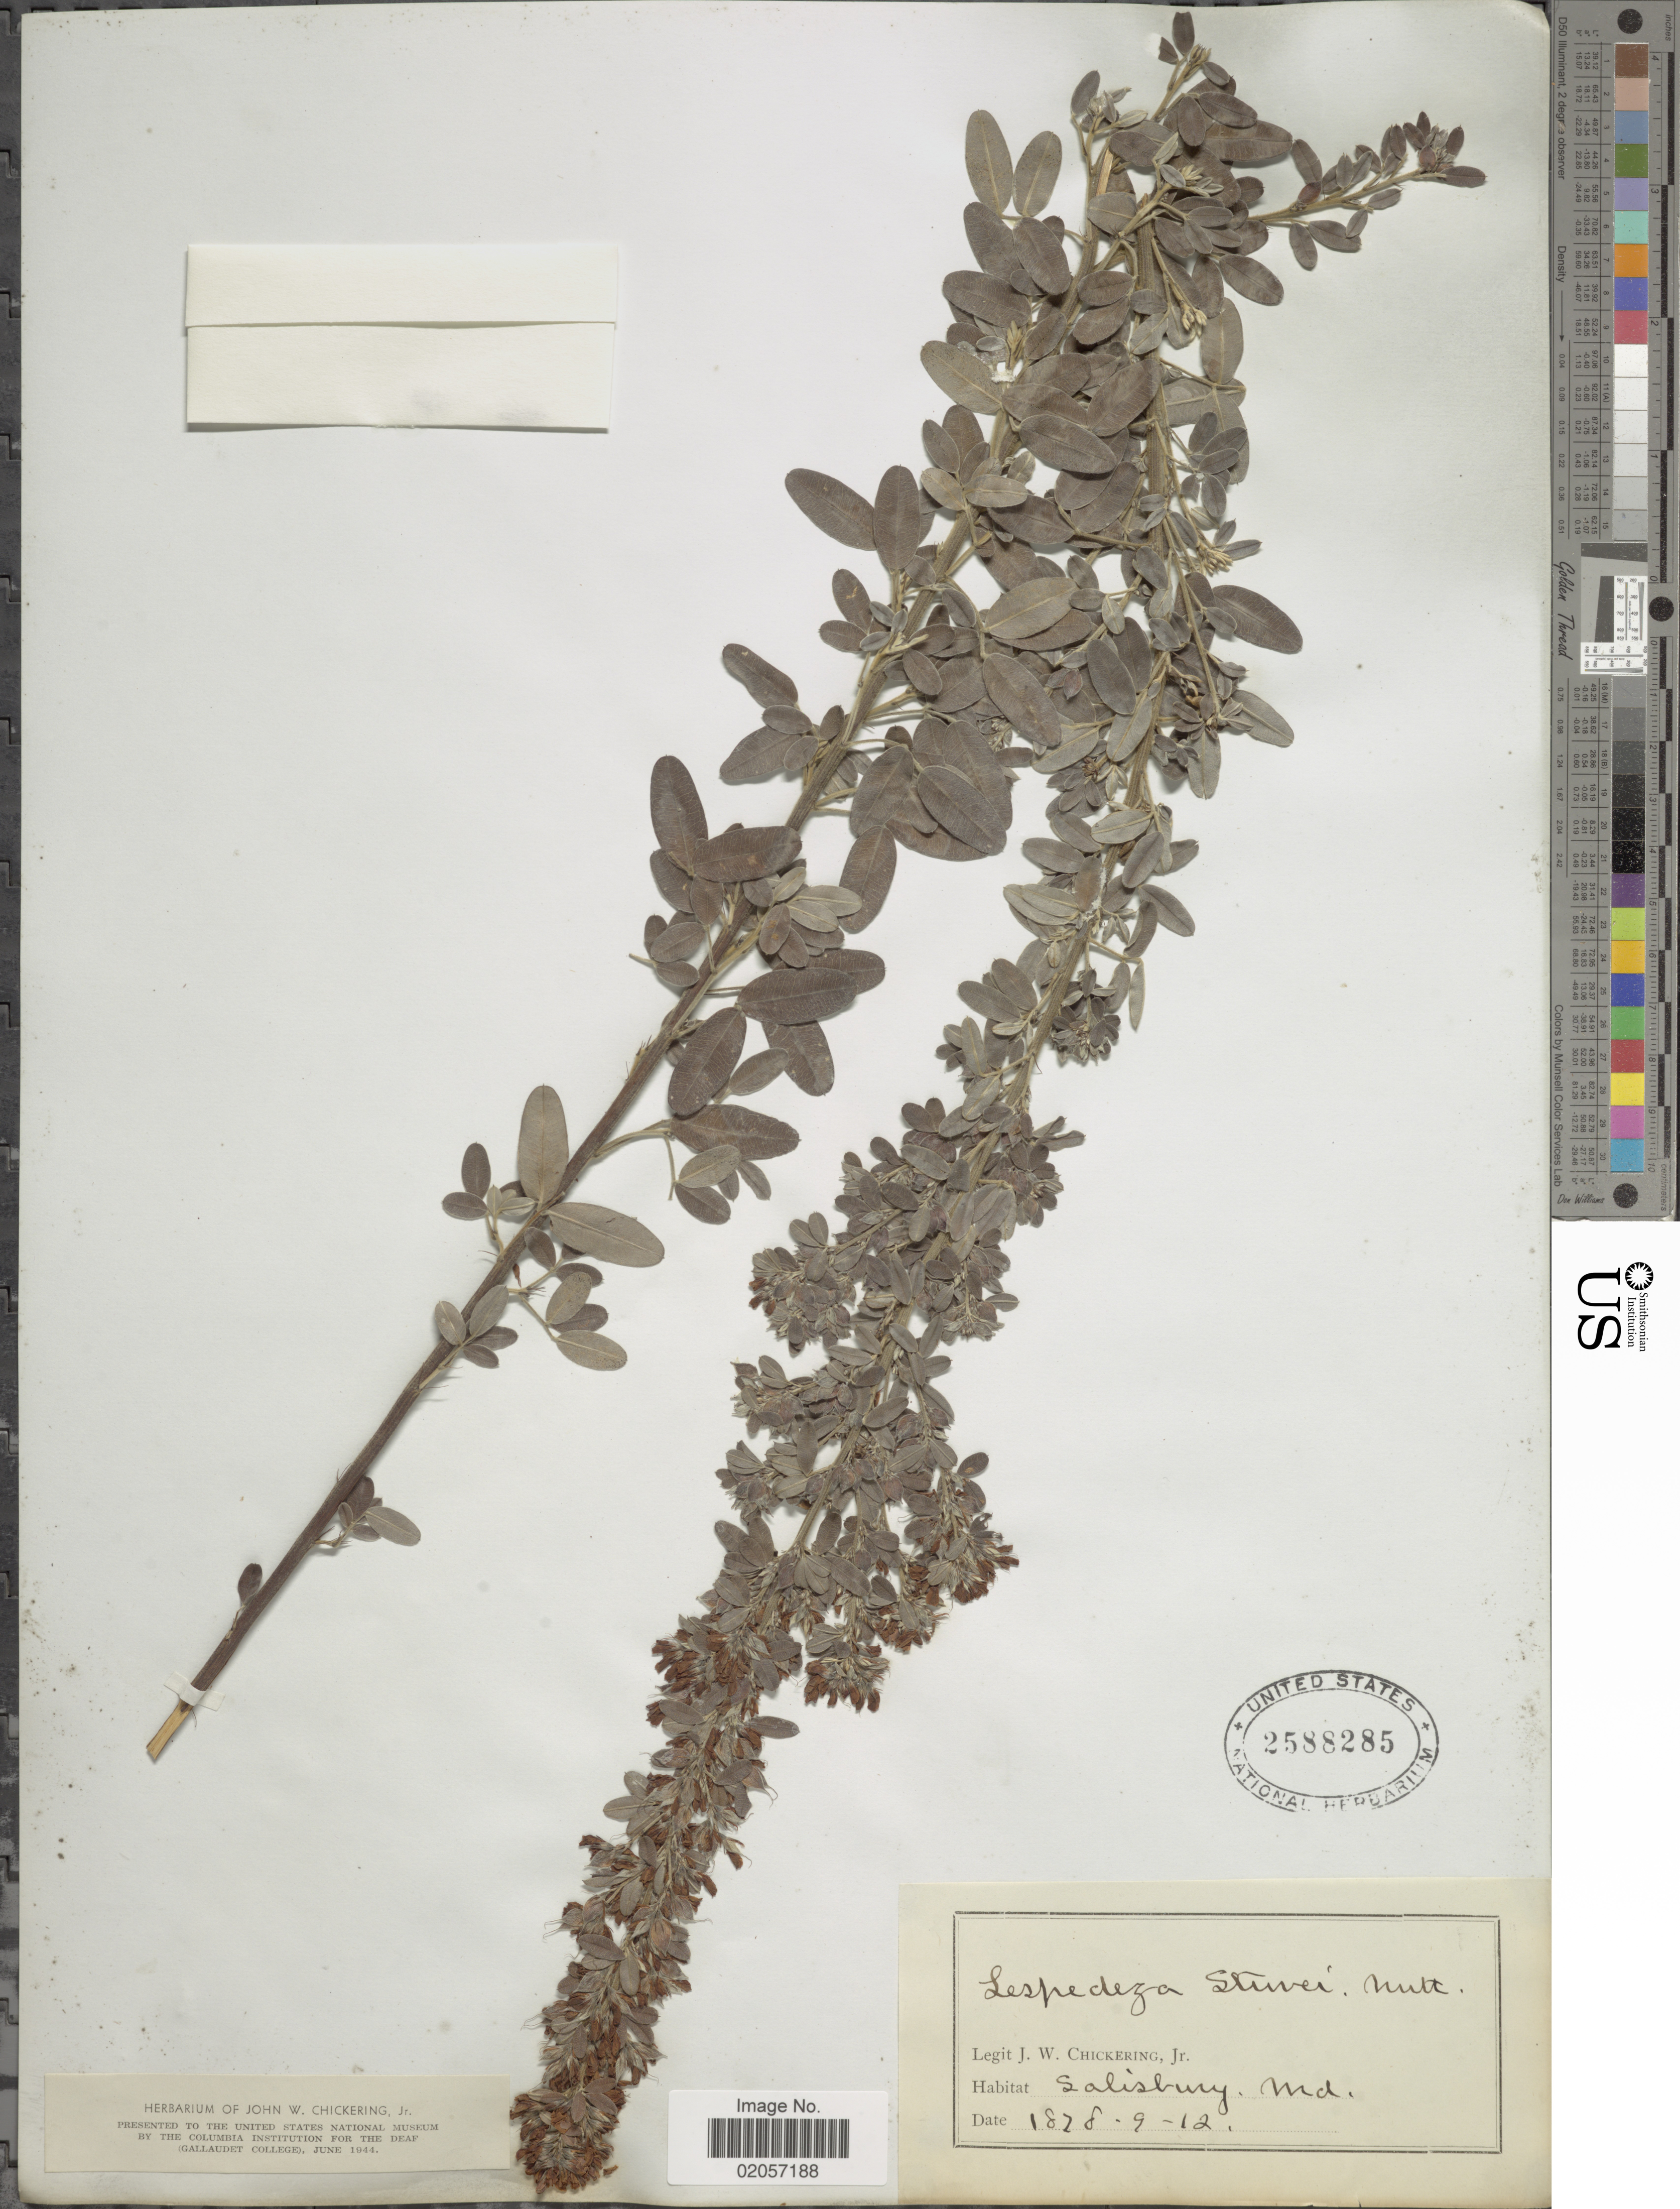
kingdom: Plantae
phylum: Tracheophyta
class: Magnoliopsida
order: Fabales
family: Fabaceae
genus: Lespedeza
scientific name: Lespedeza stuevei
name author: Nutt.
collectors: J. W. Chickering Jr.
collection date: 1828-09-12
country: United States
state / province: Maryland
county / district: Wicomico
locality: Salisbury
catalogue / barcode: US 2588285